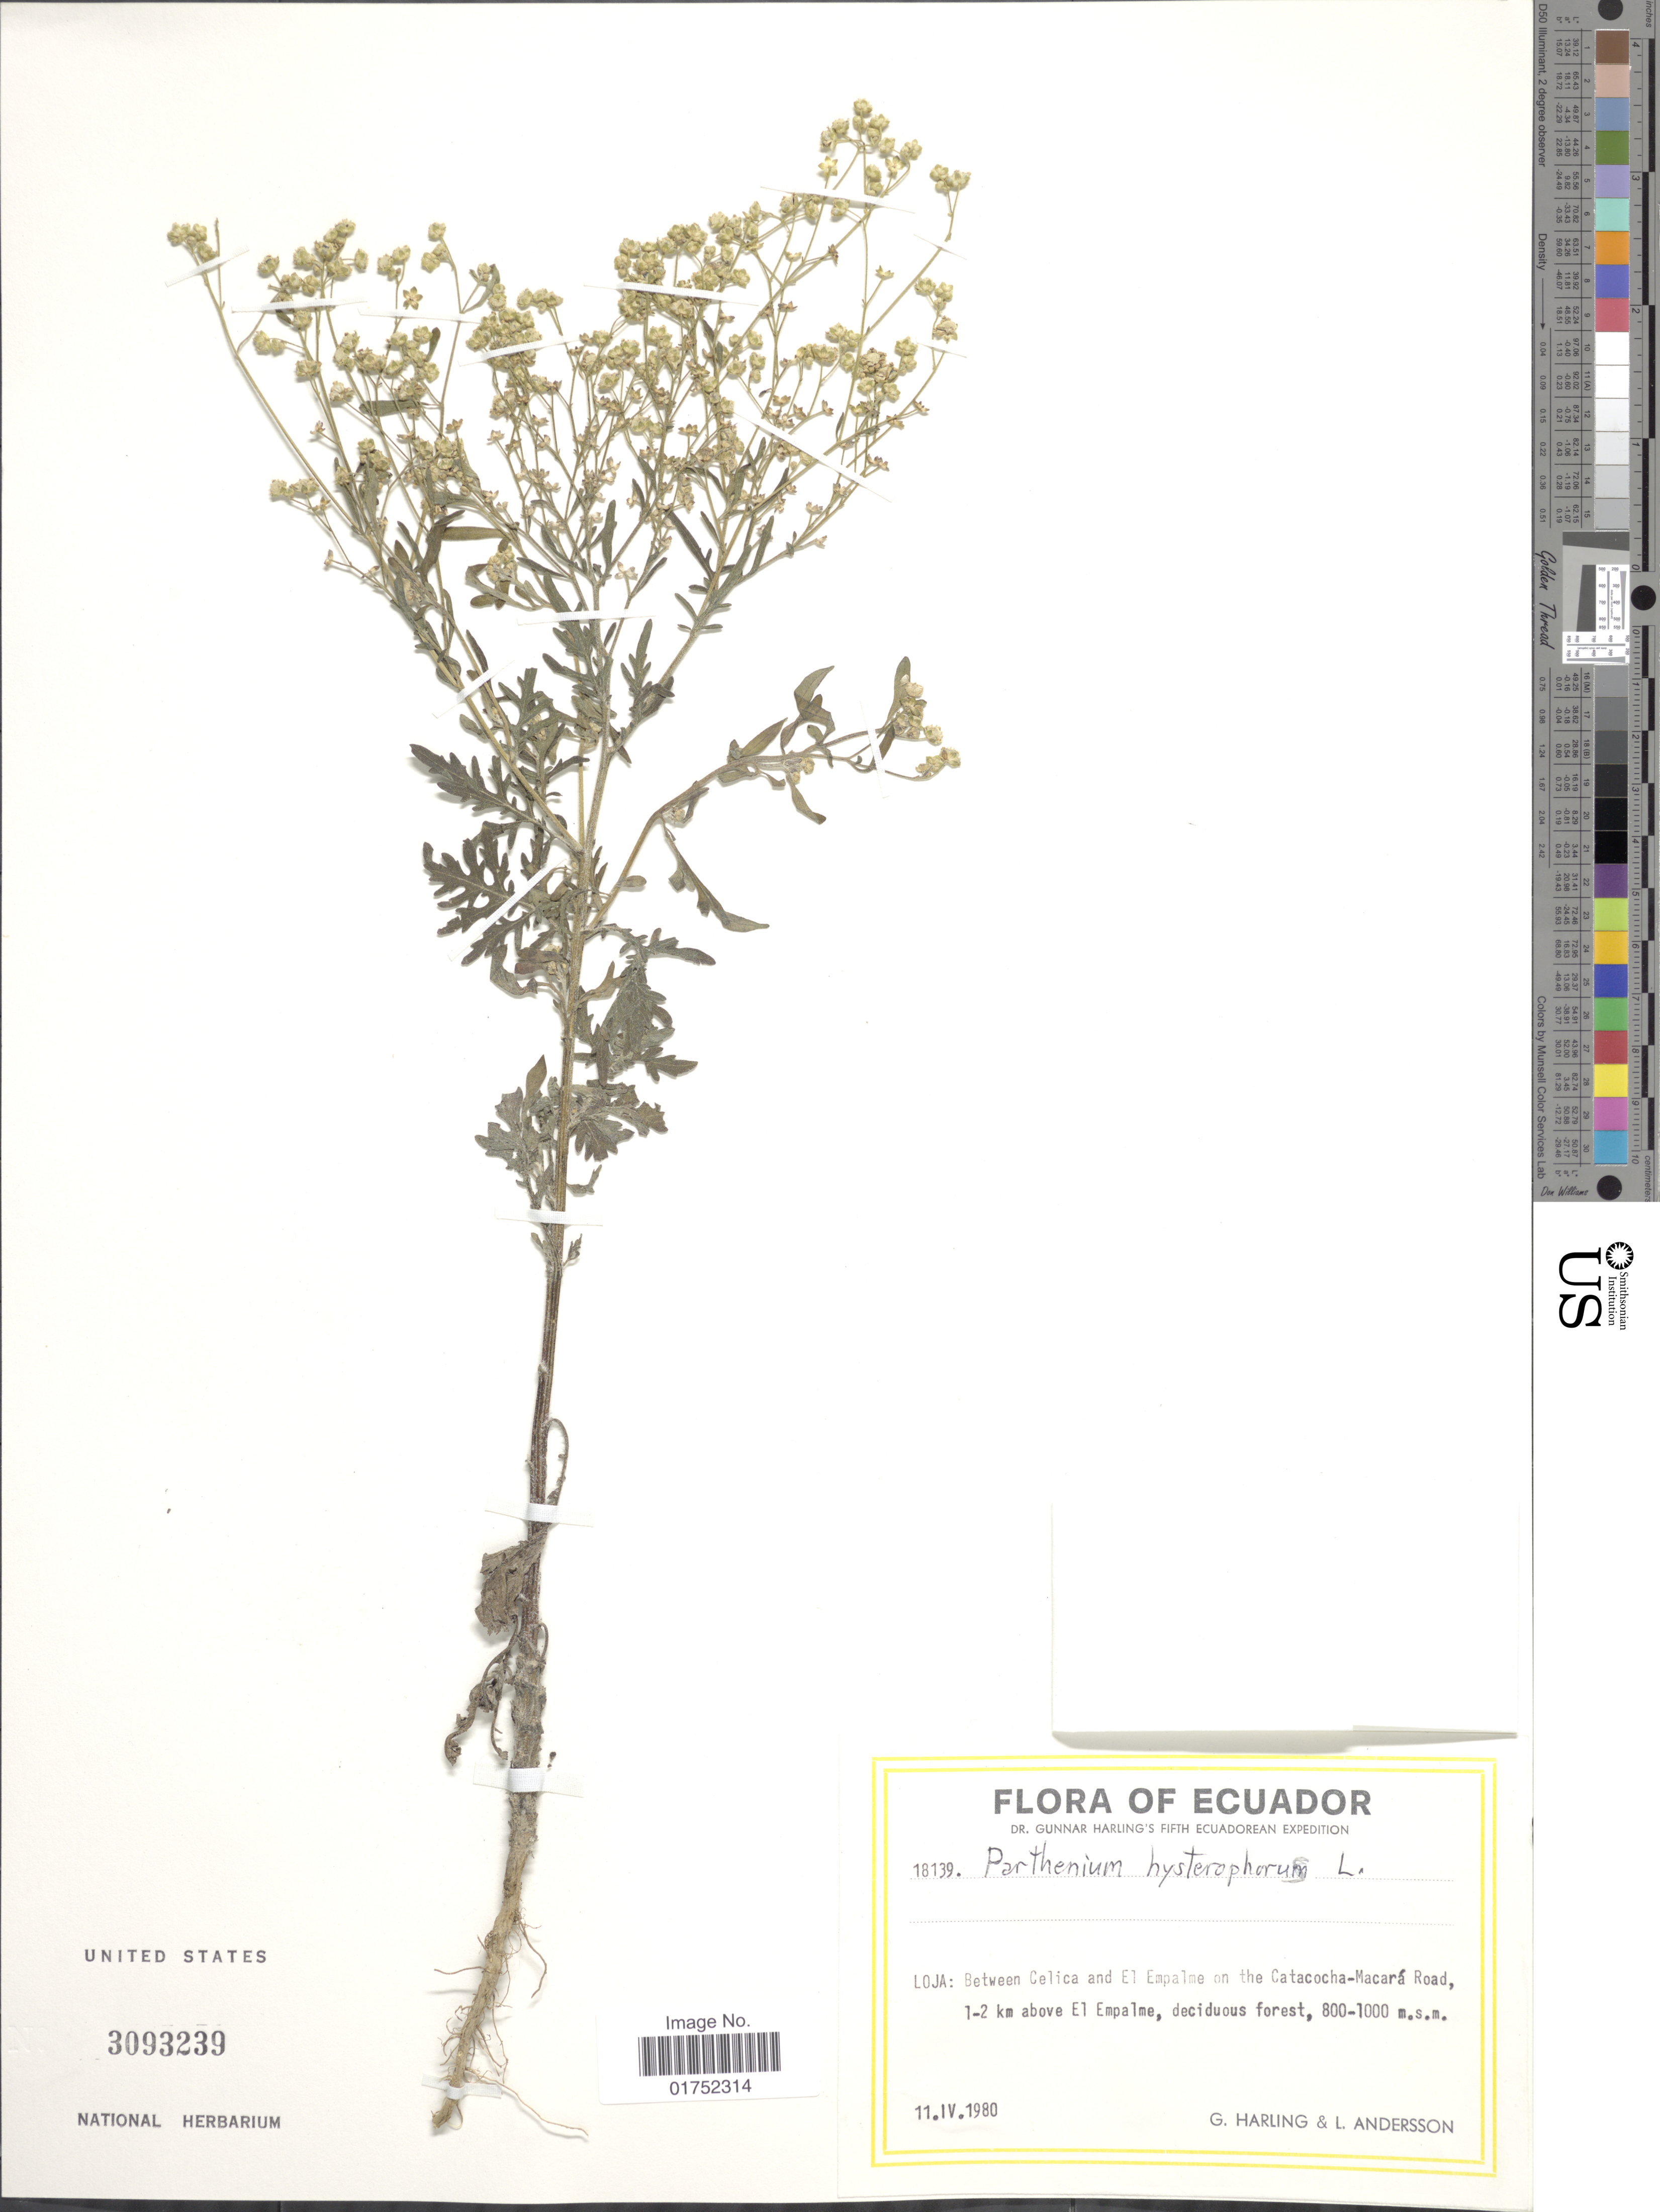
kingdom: Plantae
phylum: Tracheophyta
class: Magnoliopsida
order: Asterales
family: Asteraceae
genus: Parthenium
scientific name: Parthenium hysterophorus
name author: L.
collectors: G. Harling & L. Andersson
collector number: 18139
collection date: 1980-04-11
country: Ecuador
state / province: Loja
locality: Between Celica and El Empalme on the Catacocha-Macara Road, 1-2 km above El Empalme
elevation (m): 800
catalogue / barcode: US 3093239